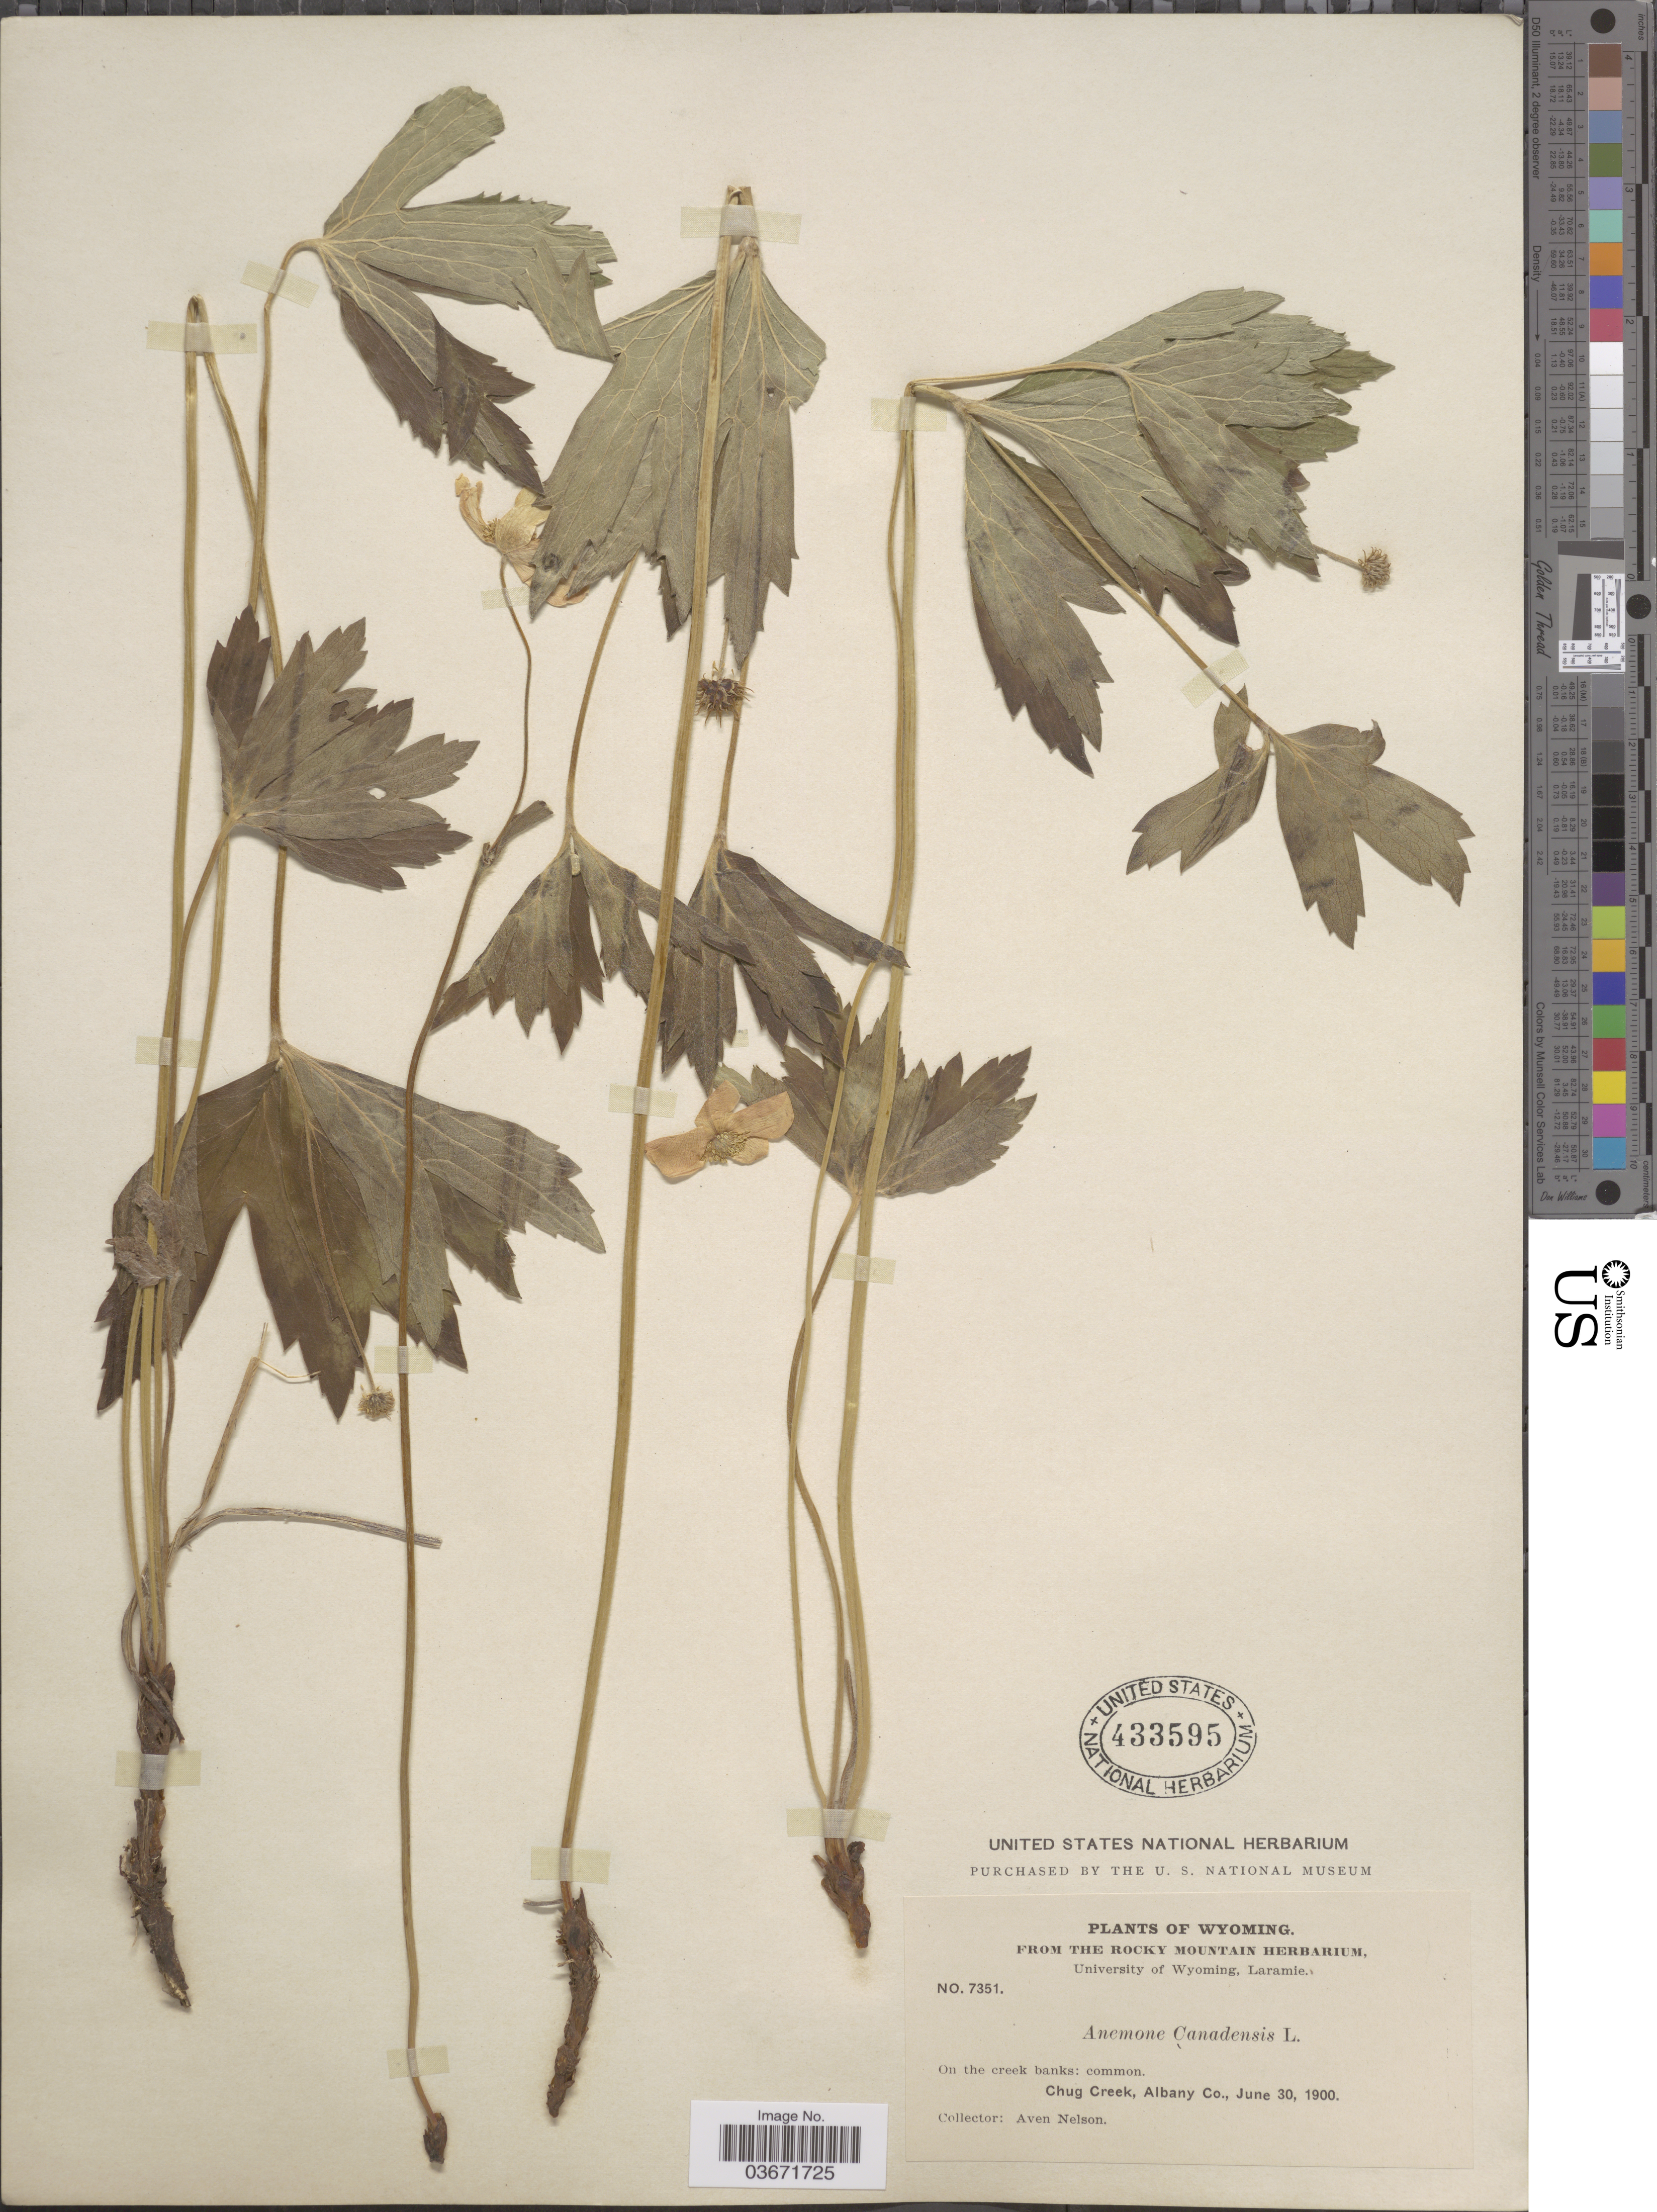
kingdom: Plantae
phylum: Tracheophyta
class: Magnoliopsida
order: Ranunculales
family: Ranunculaceae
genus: Anemone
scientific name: Anemone canadensis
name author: L.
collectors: A. Nelson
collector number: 7351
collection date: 1900-06-30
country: United States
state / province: Wyoming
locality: Chug Creek, Albany Co.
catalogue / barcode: US 433595